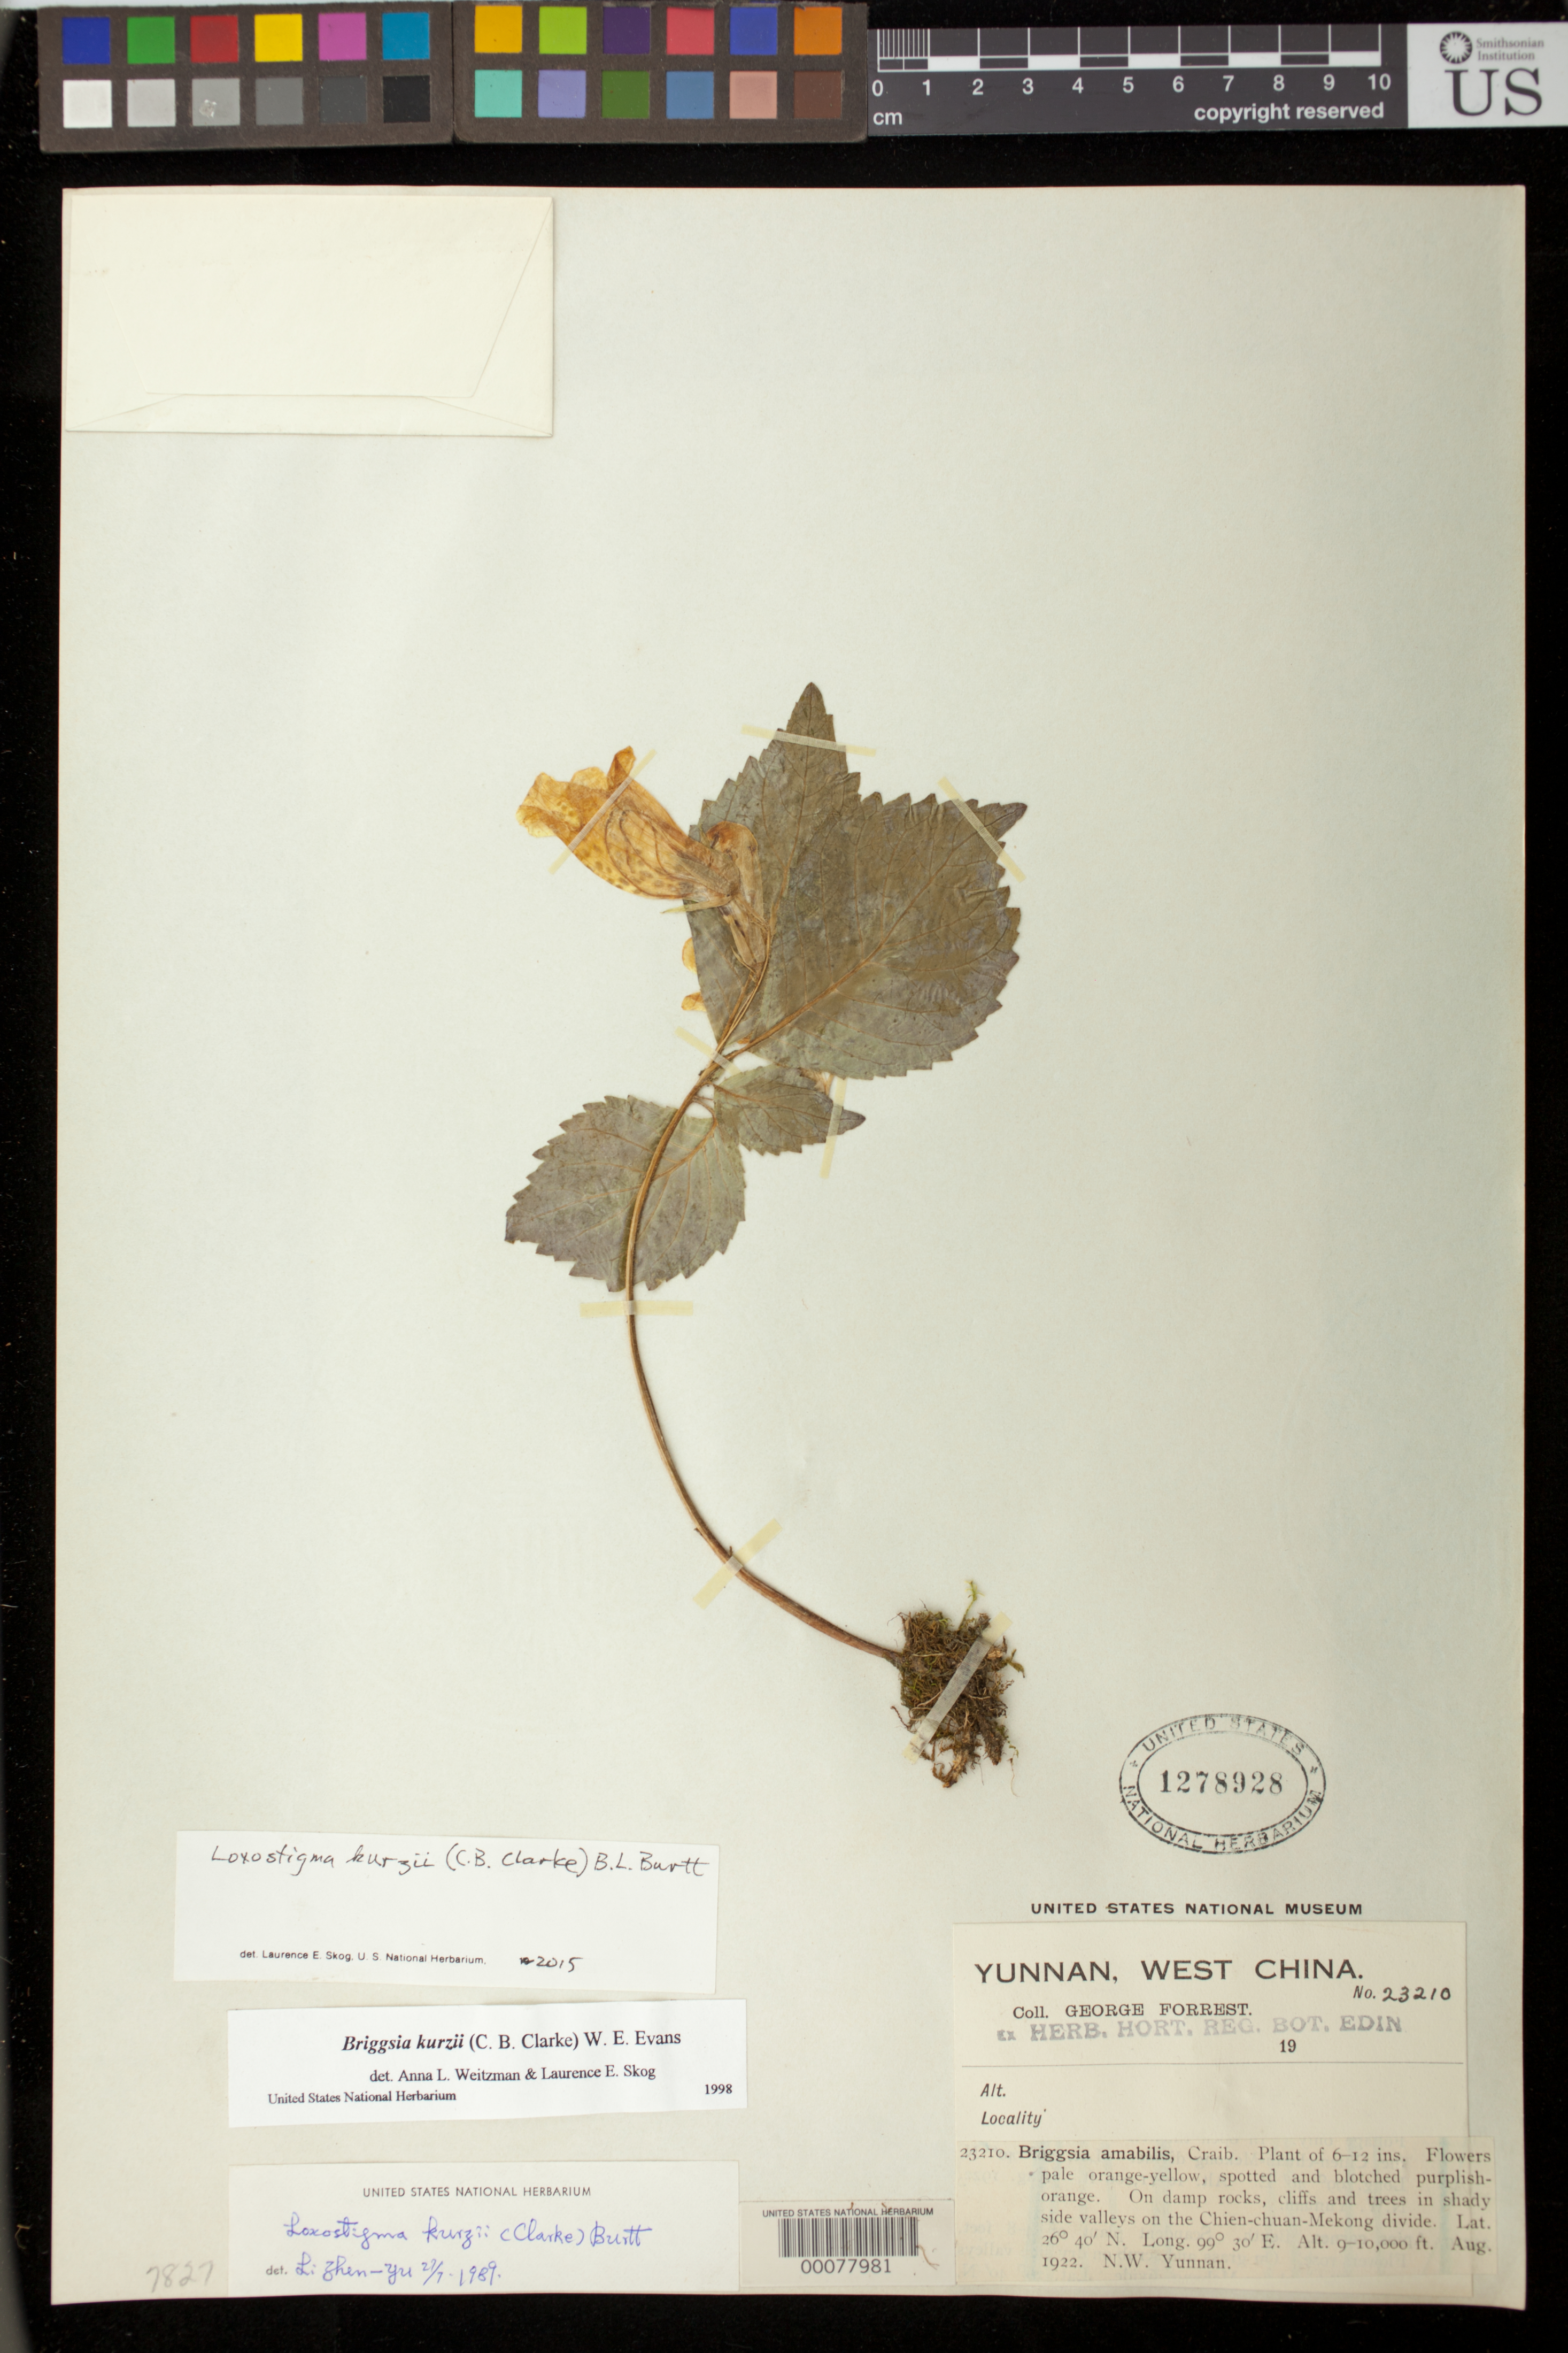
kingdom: Plantae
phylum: Tracheophyta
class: Magnoliopsida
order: Lamiales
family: Gesneriaceae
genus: Briggsia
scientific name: Briggsia kurzii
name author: (C.B. Clarke) W.E. Evans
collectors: G. Forrest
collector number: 23210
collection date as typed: Aug 1922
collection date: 1922-08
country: China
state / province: Yunnan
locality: On the Chien-chuan-mekong divide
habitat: On damp rocks, cliffs and trees in shady side valleys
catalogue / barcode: US 1278928